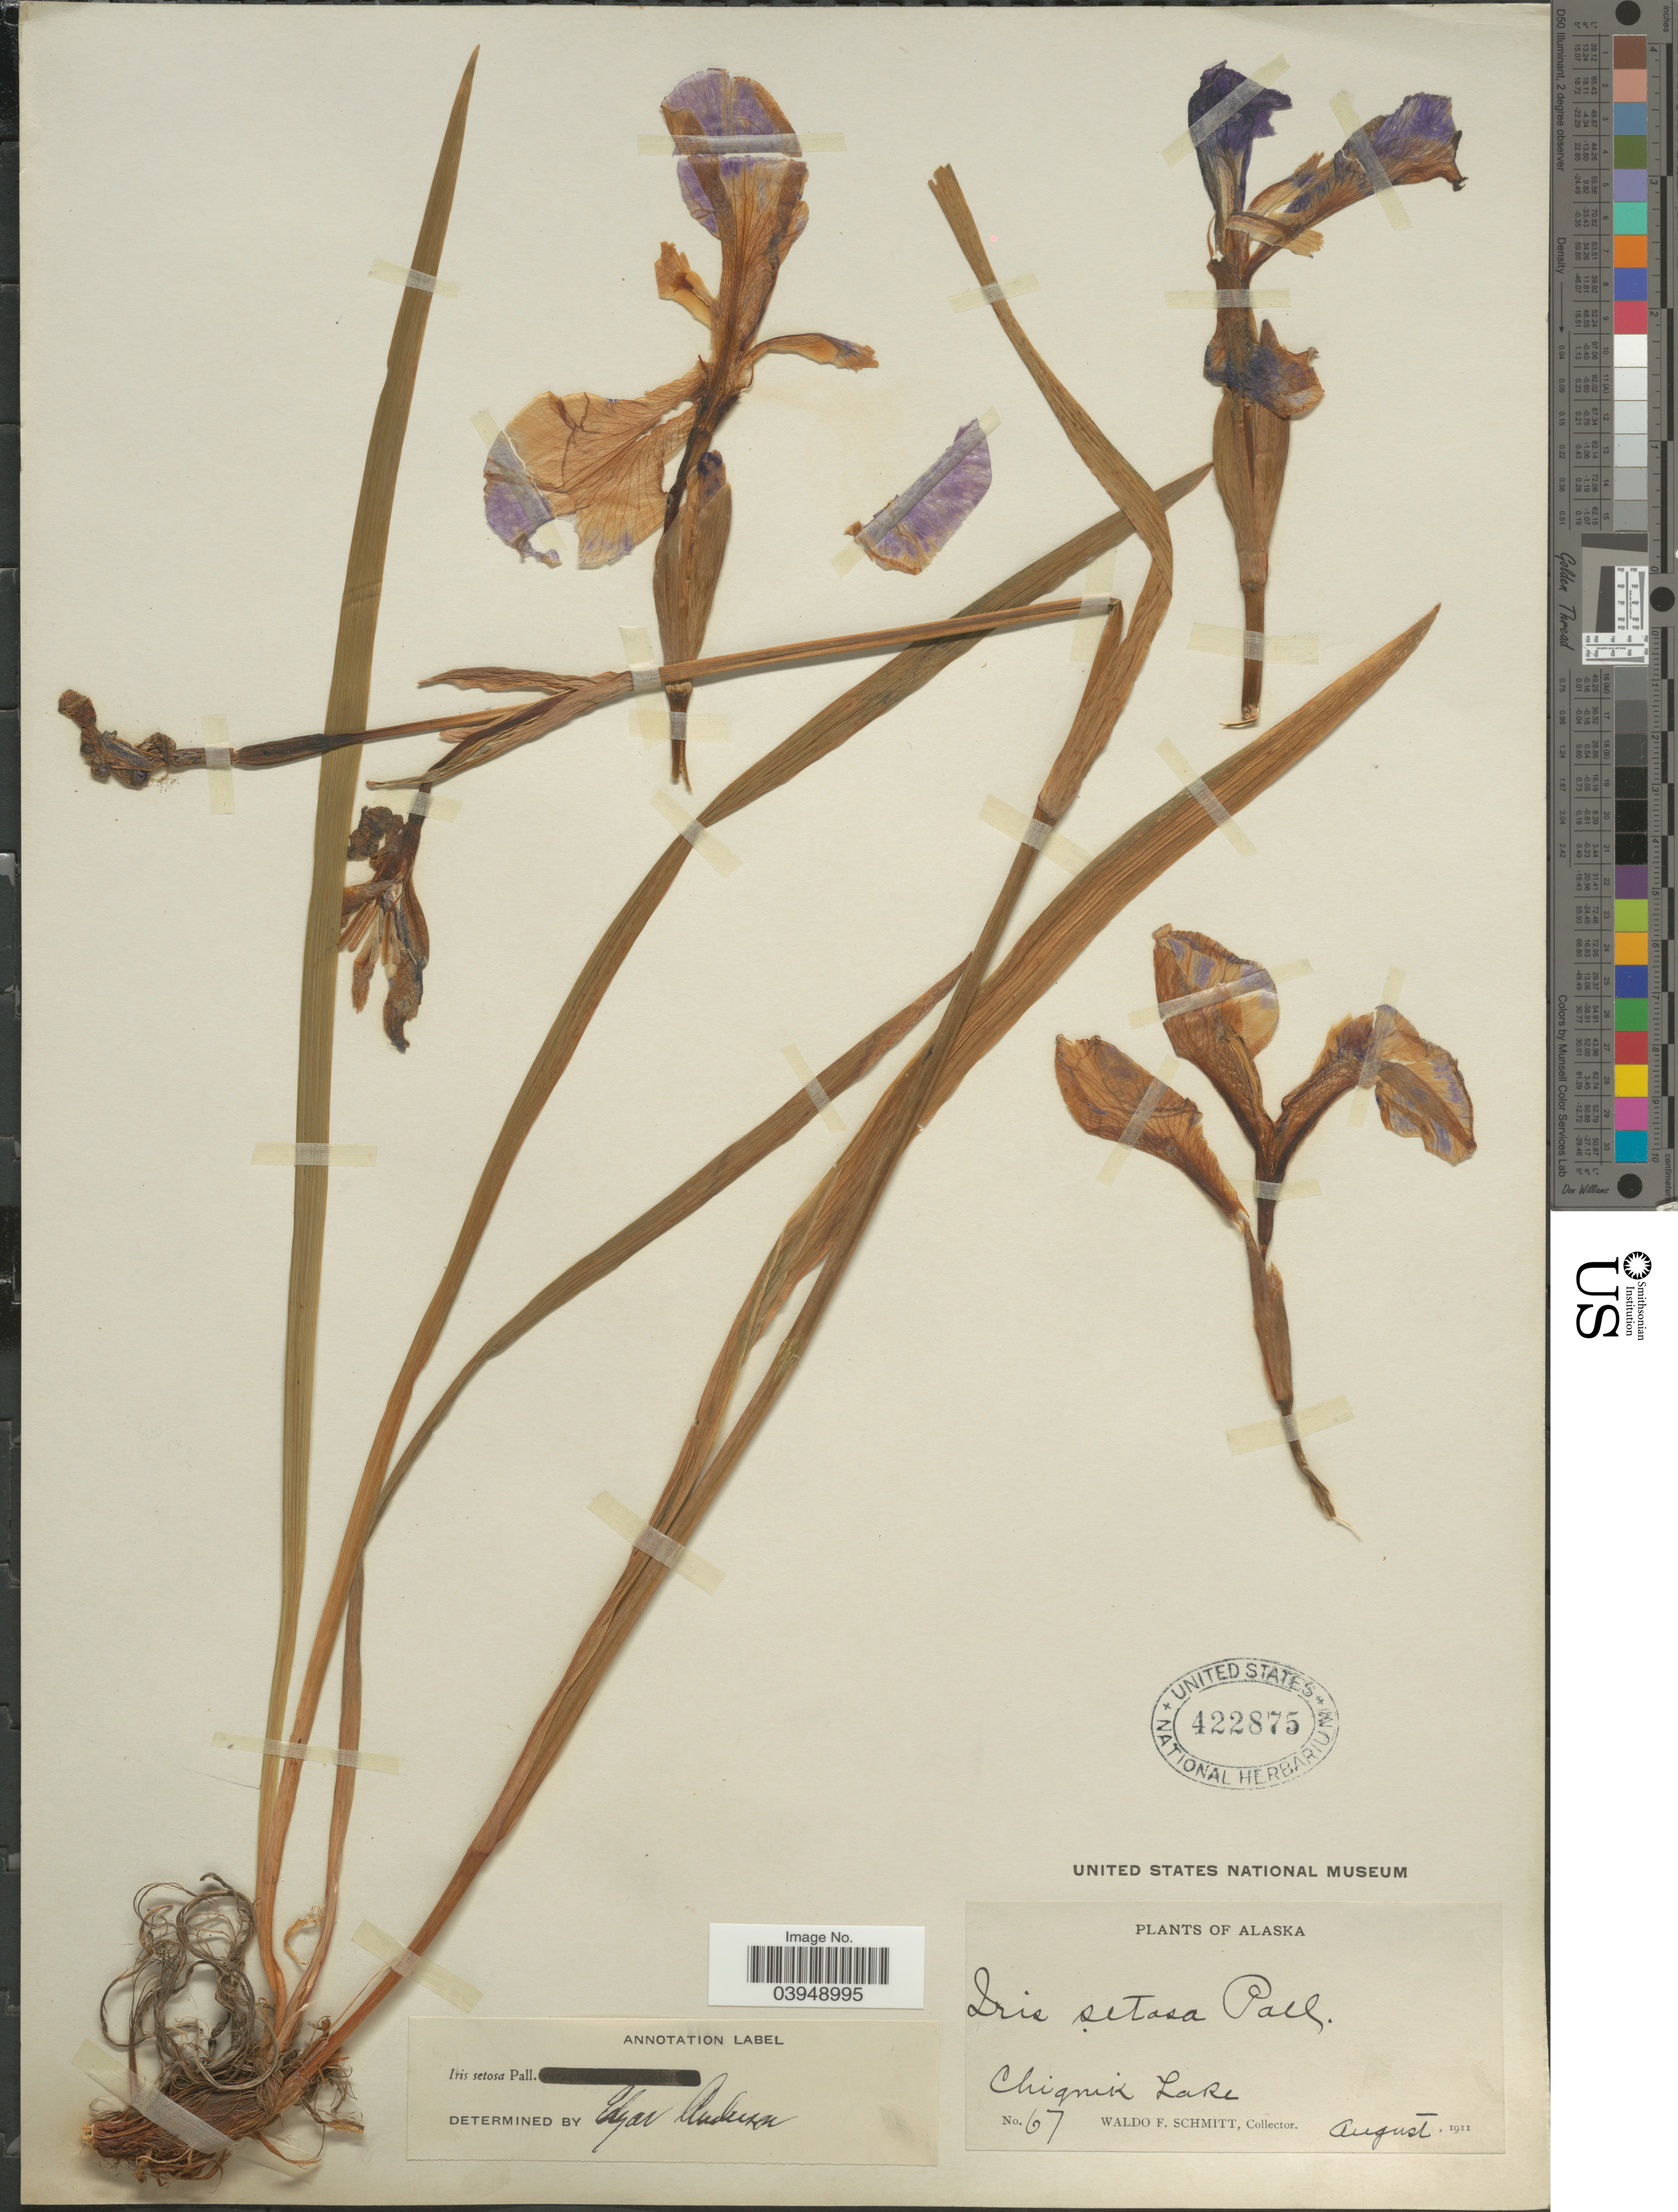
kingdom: Plantae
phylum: Tracheophyta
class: Liliopsida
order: Asparagales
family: Iridaceae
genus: Iris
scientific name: Iris setosa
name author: Pall. ex Link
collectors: W. F. Schmitt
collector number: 67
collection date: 1911-08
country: United States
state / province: Alaska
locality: Chignik Lake.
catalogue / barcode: US 422875